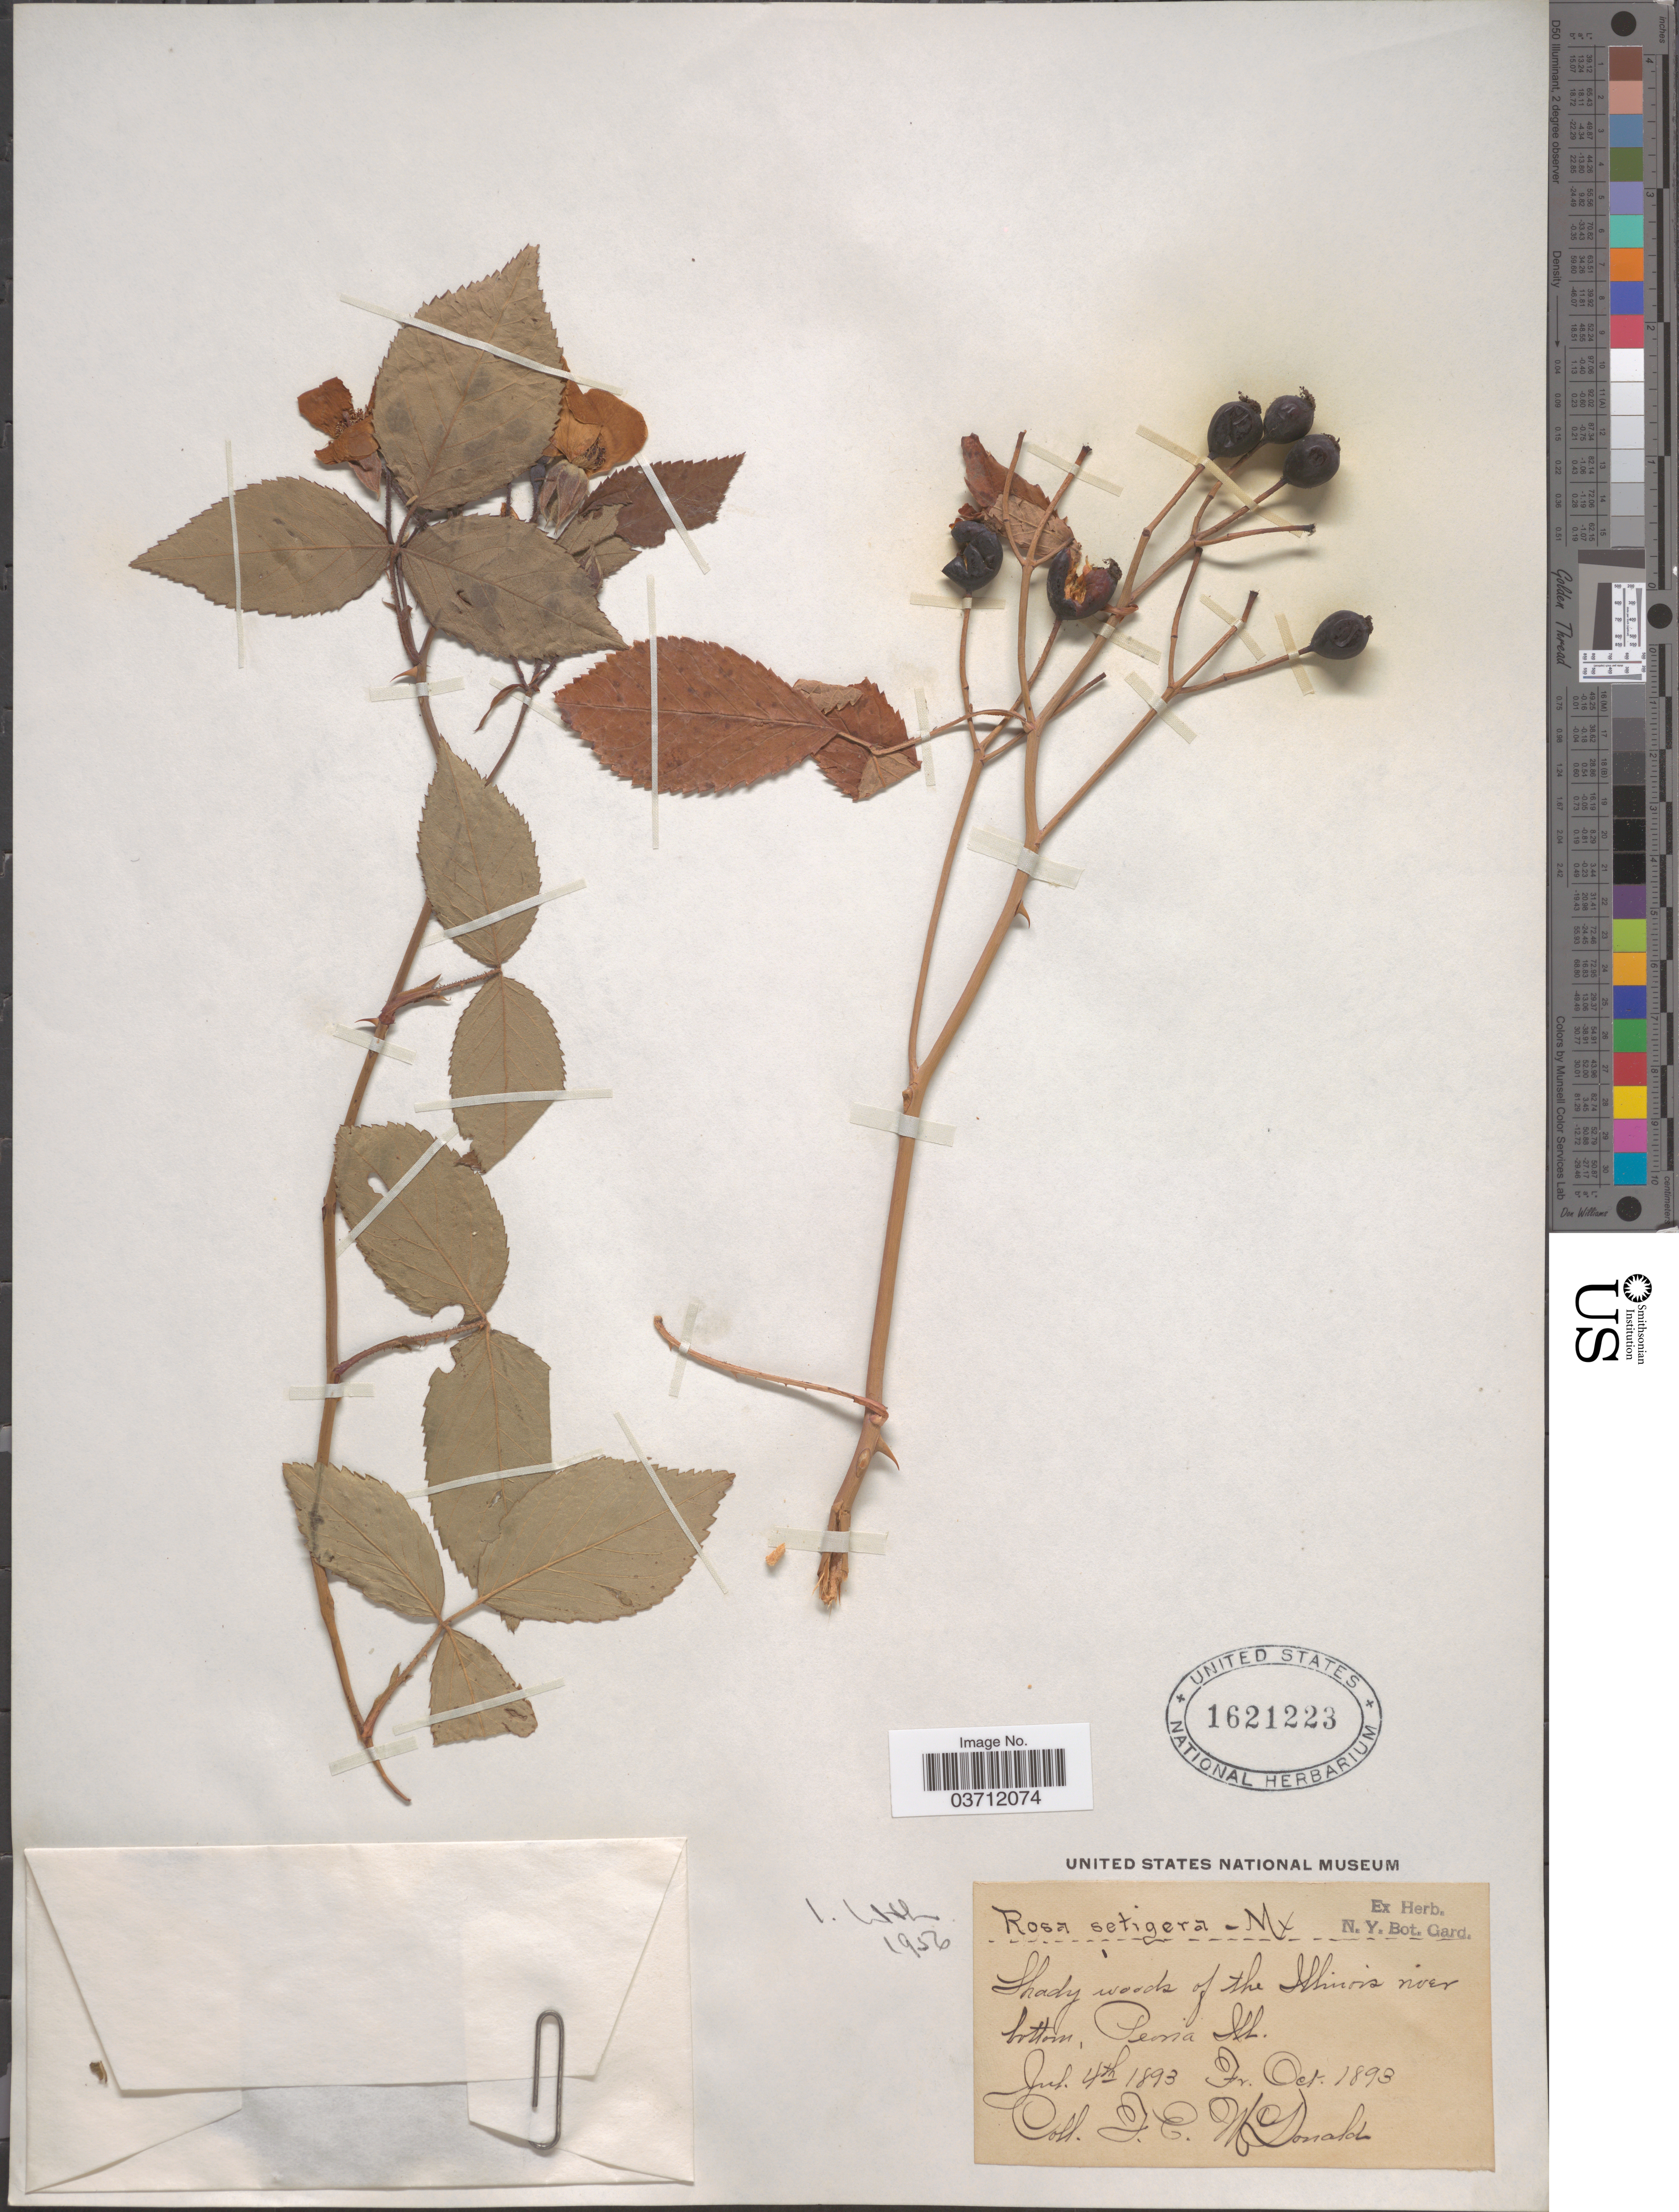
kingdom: Plantae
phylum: Tracheophyta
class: Magnoliopsida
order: Rosales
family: Rosaceae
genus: Rosa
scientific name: Rosa setigera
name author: Michx.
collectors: F. E. McDonald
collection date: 1893-07-04/1893-10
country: United States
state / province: Illinois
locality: Shady woods of the Illinois river bottom, Peoria.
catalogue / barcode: US 1621223